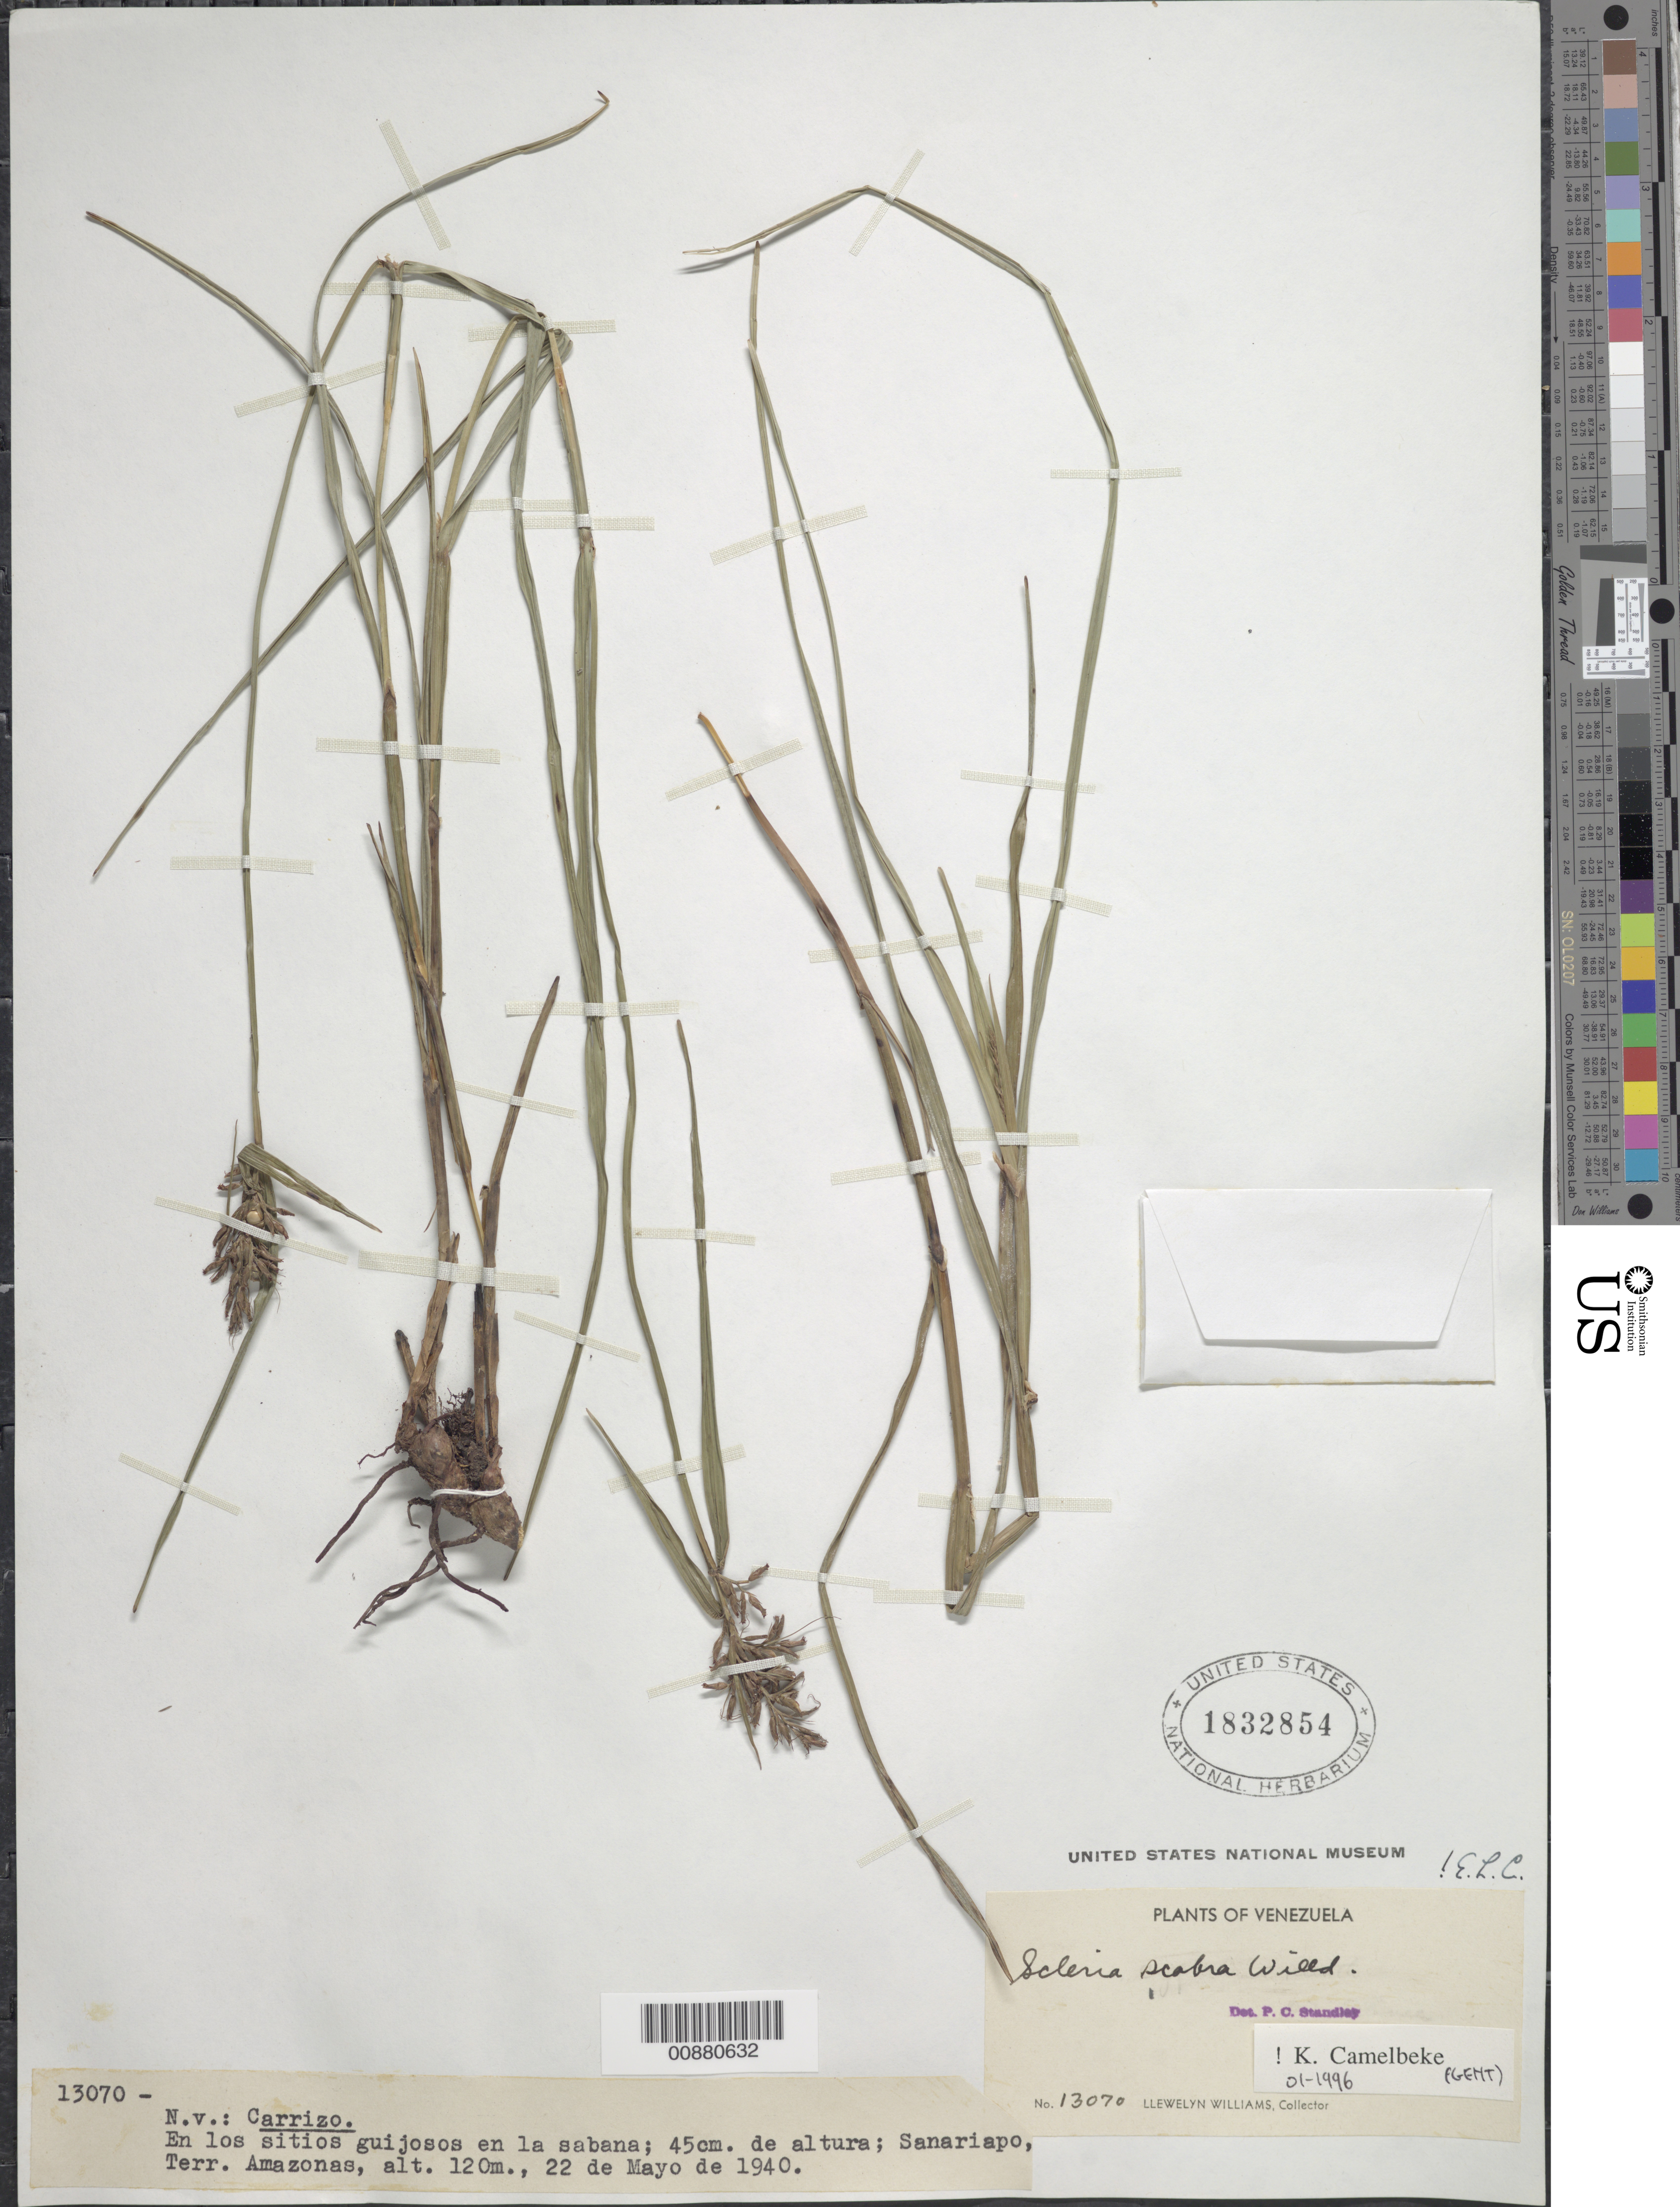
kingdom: Plantae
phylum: Tracheophyta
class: Liliopsida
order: Poales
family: Cyperaceae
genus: Scleria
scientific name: Scleria scabra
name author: Willd.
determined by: Camelbeke, K.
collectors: Ll. Williams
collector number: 13070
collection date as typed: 22-May-40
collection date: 1940-05-22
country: Venezuela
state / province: Amazonas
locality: Río Sanariapo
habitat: Sitios guijosos enla sabana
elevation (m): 120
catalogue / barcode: US 1832854